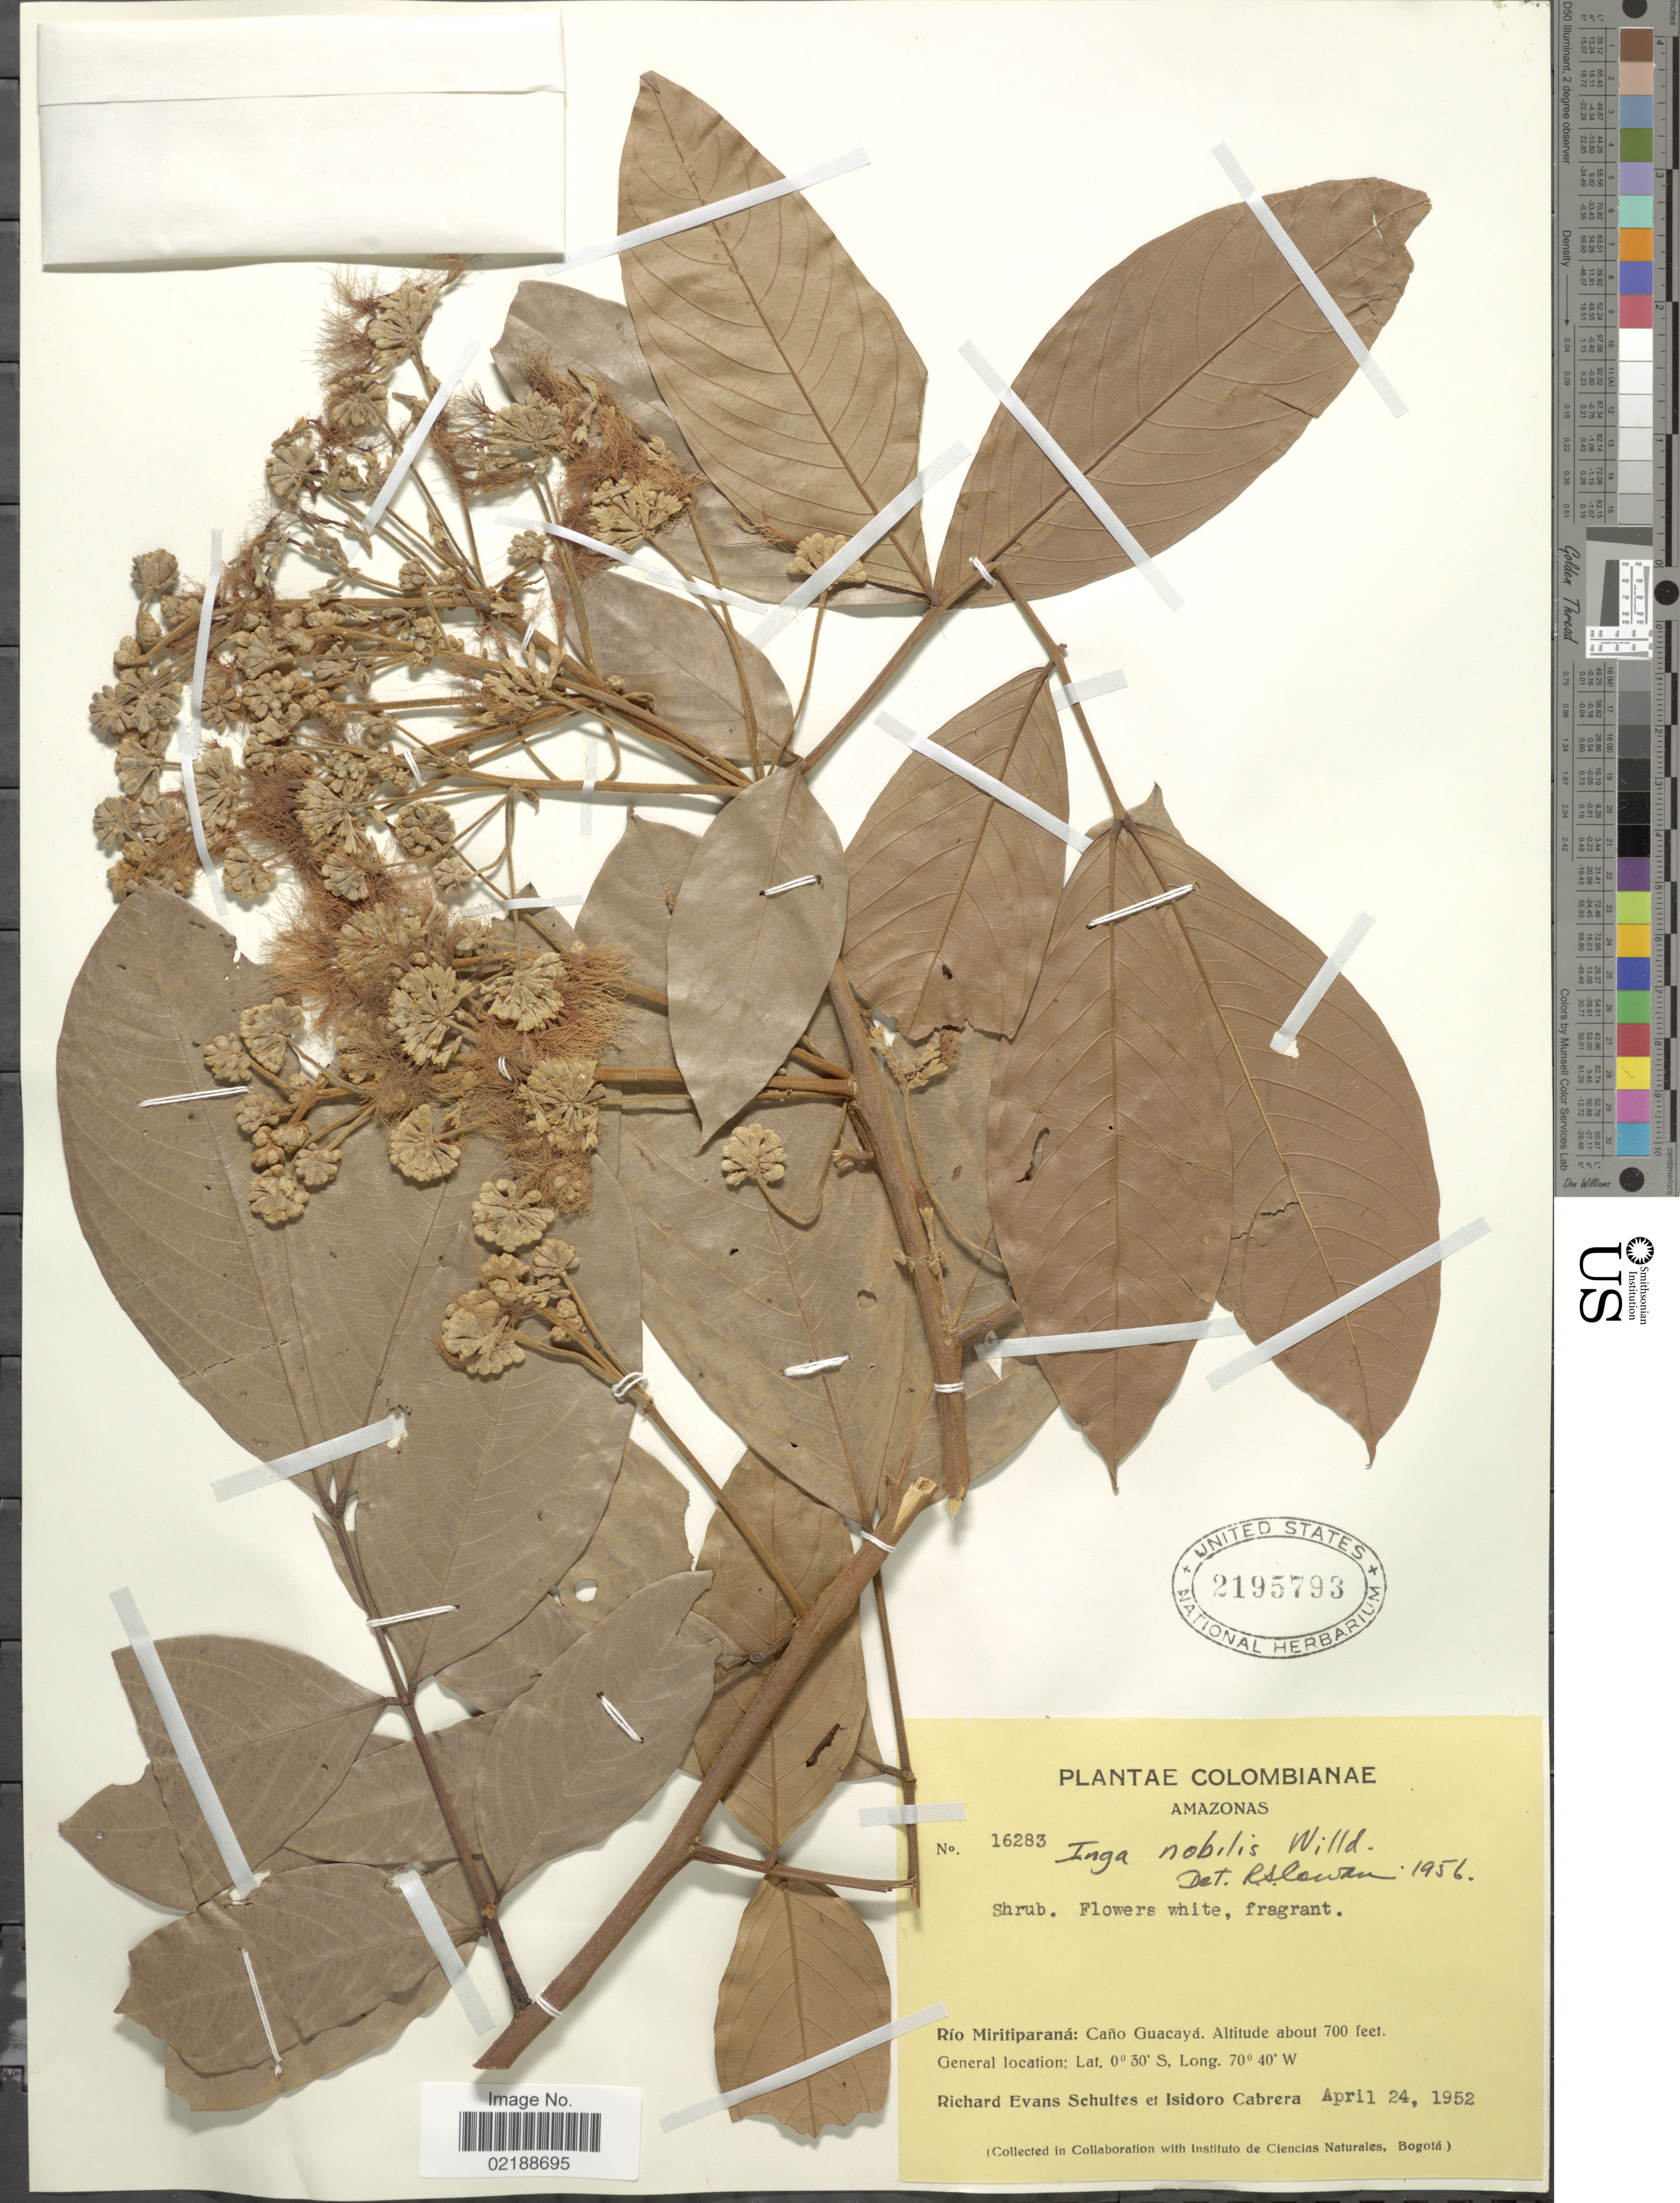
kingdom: Plantae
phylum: Tracheophyta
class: Magnoliopsida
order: Fabales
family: Fabaceae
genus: Inga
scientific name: Inga nobilis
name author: Willd.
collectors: R. E. Schultes & I. Cabrera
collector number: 16283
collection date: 1952-04-24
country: Colombia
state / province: Amazônas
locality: Río Miritiparaná: Caño Guacayá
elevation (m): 213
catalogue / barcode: US 2195793